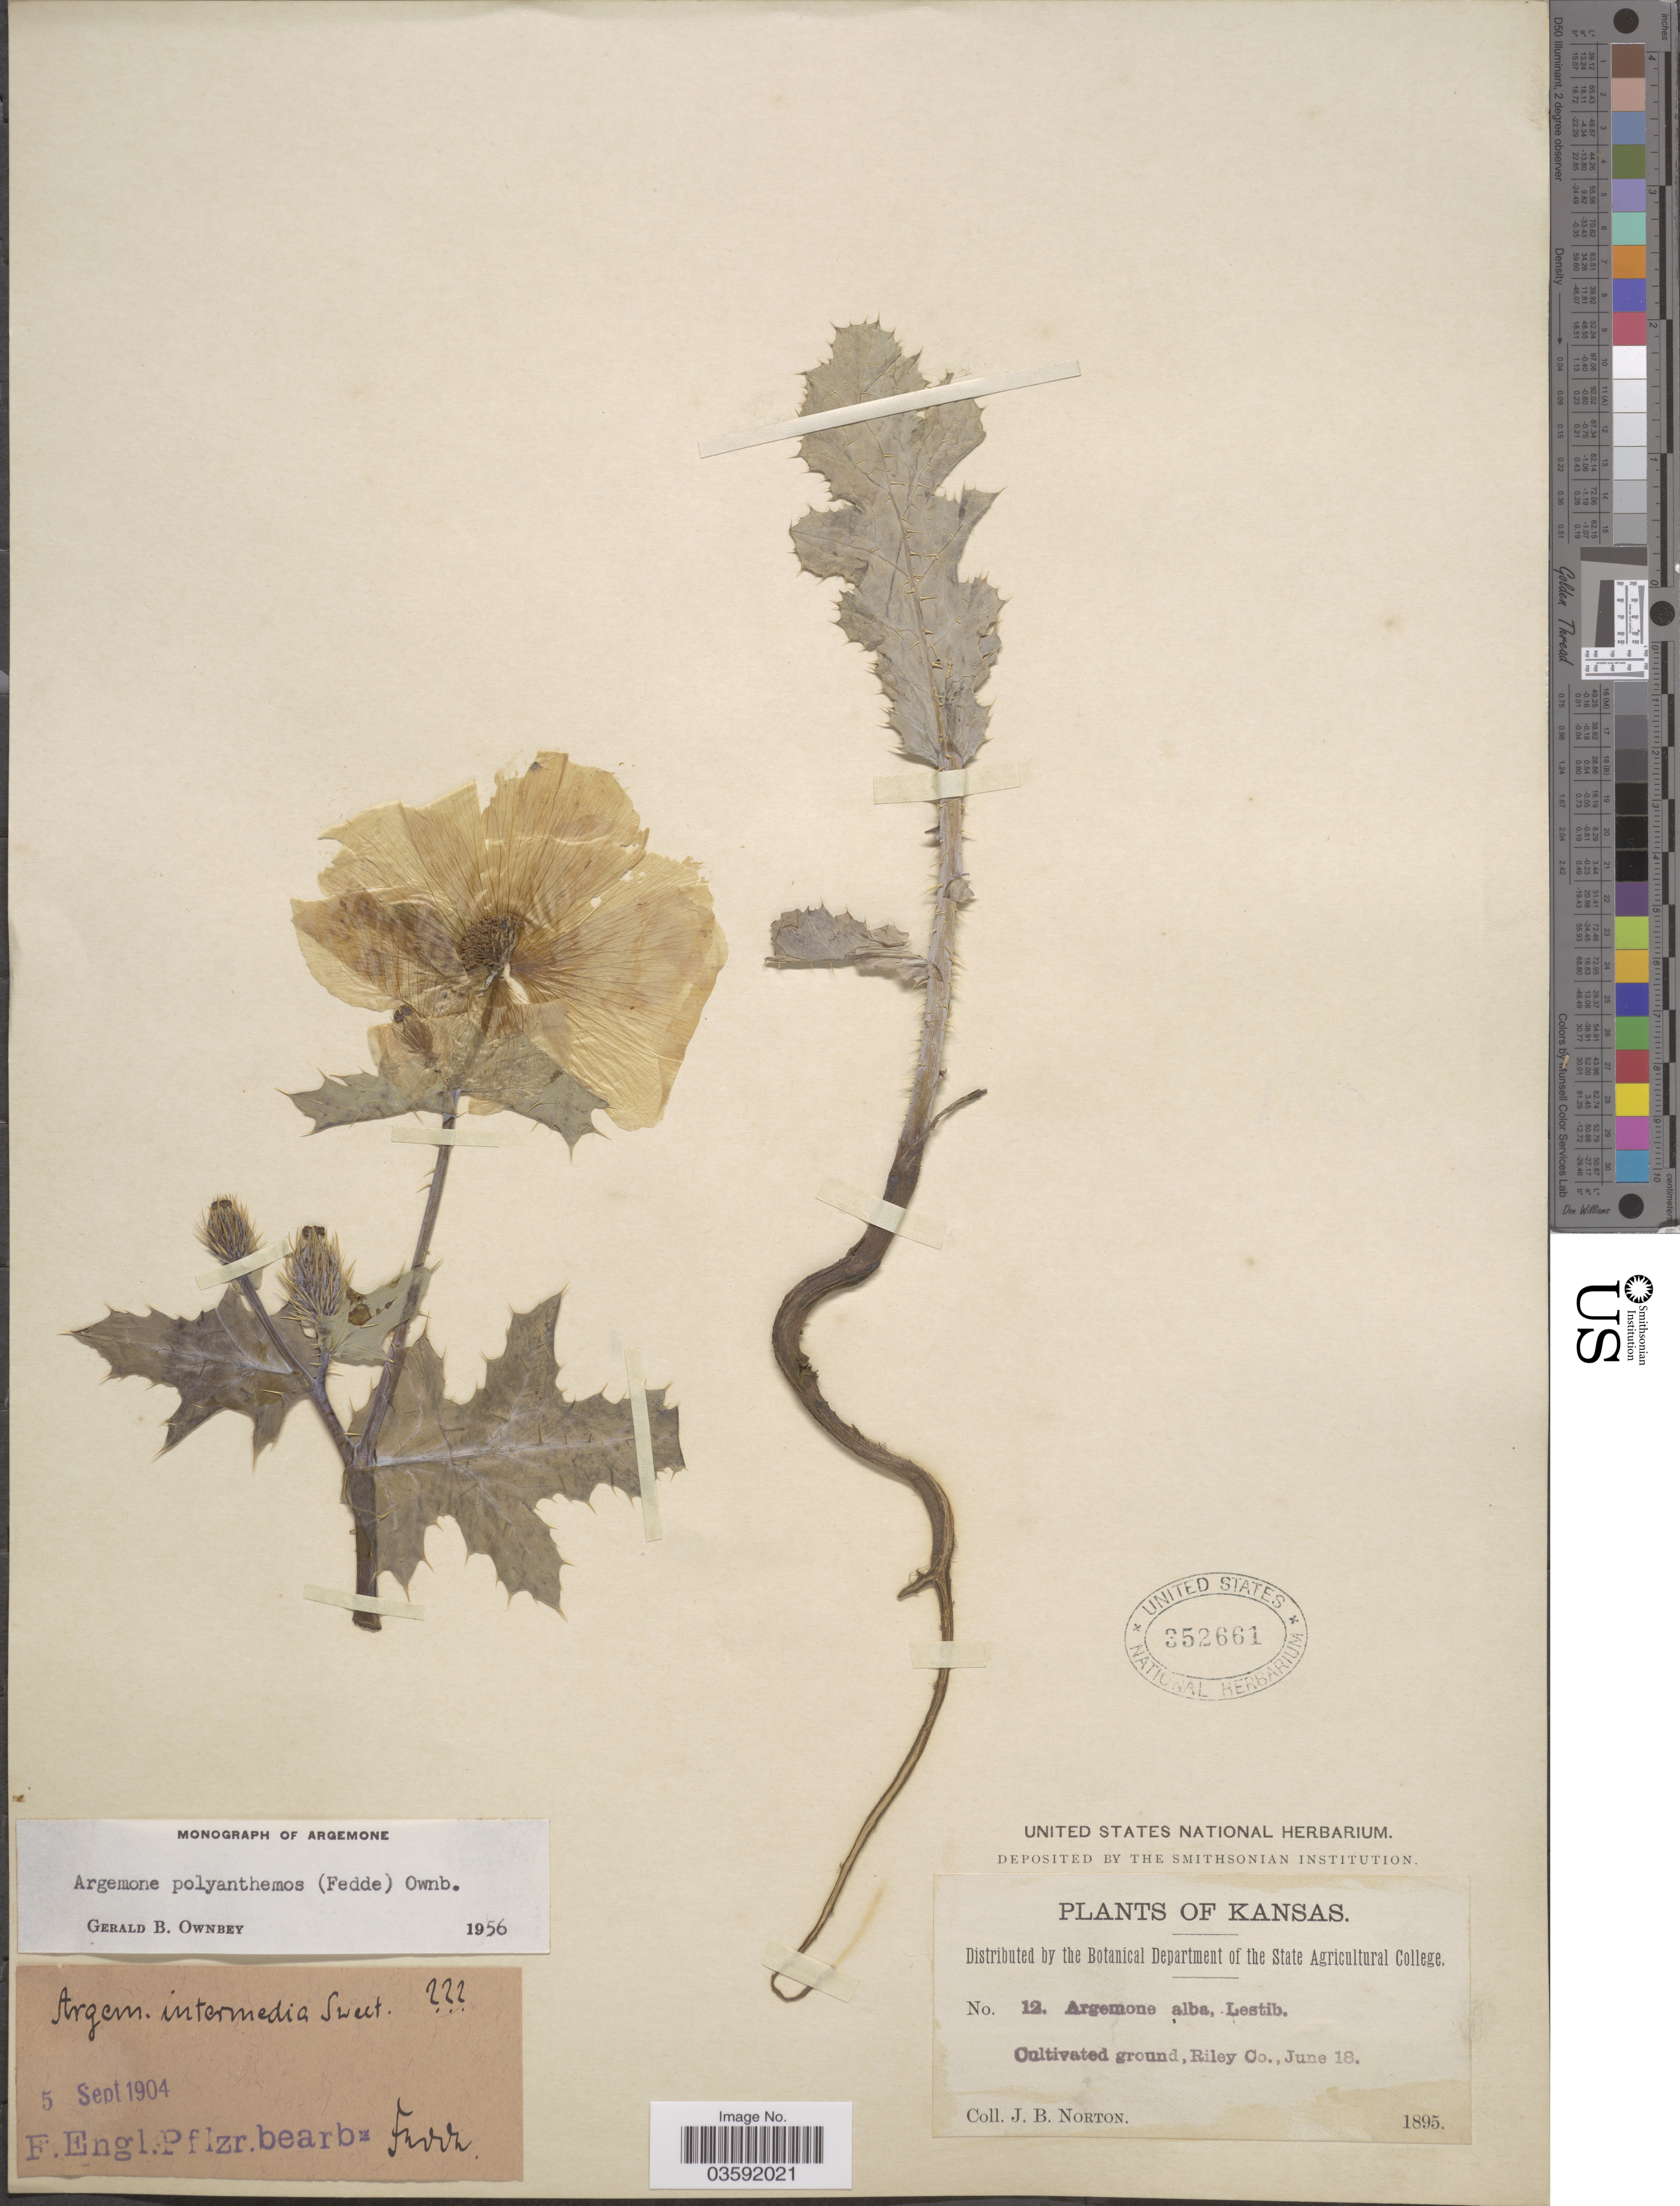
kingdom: Plantae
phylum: Tracheophyta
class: Magnoliopsida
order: Ranunculales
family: Papaveraceae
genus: Argemone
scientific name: Argemone polyanthemos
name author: (Fedde) G.B. Ownbey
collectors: J. B. Norton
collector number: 12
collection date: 1895-06-18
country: United States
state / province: Kansas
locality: Riley Co.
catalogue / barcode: US 352661